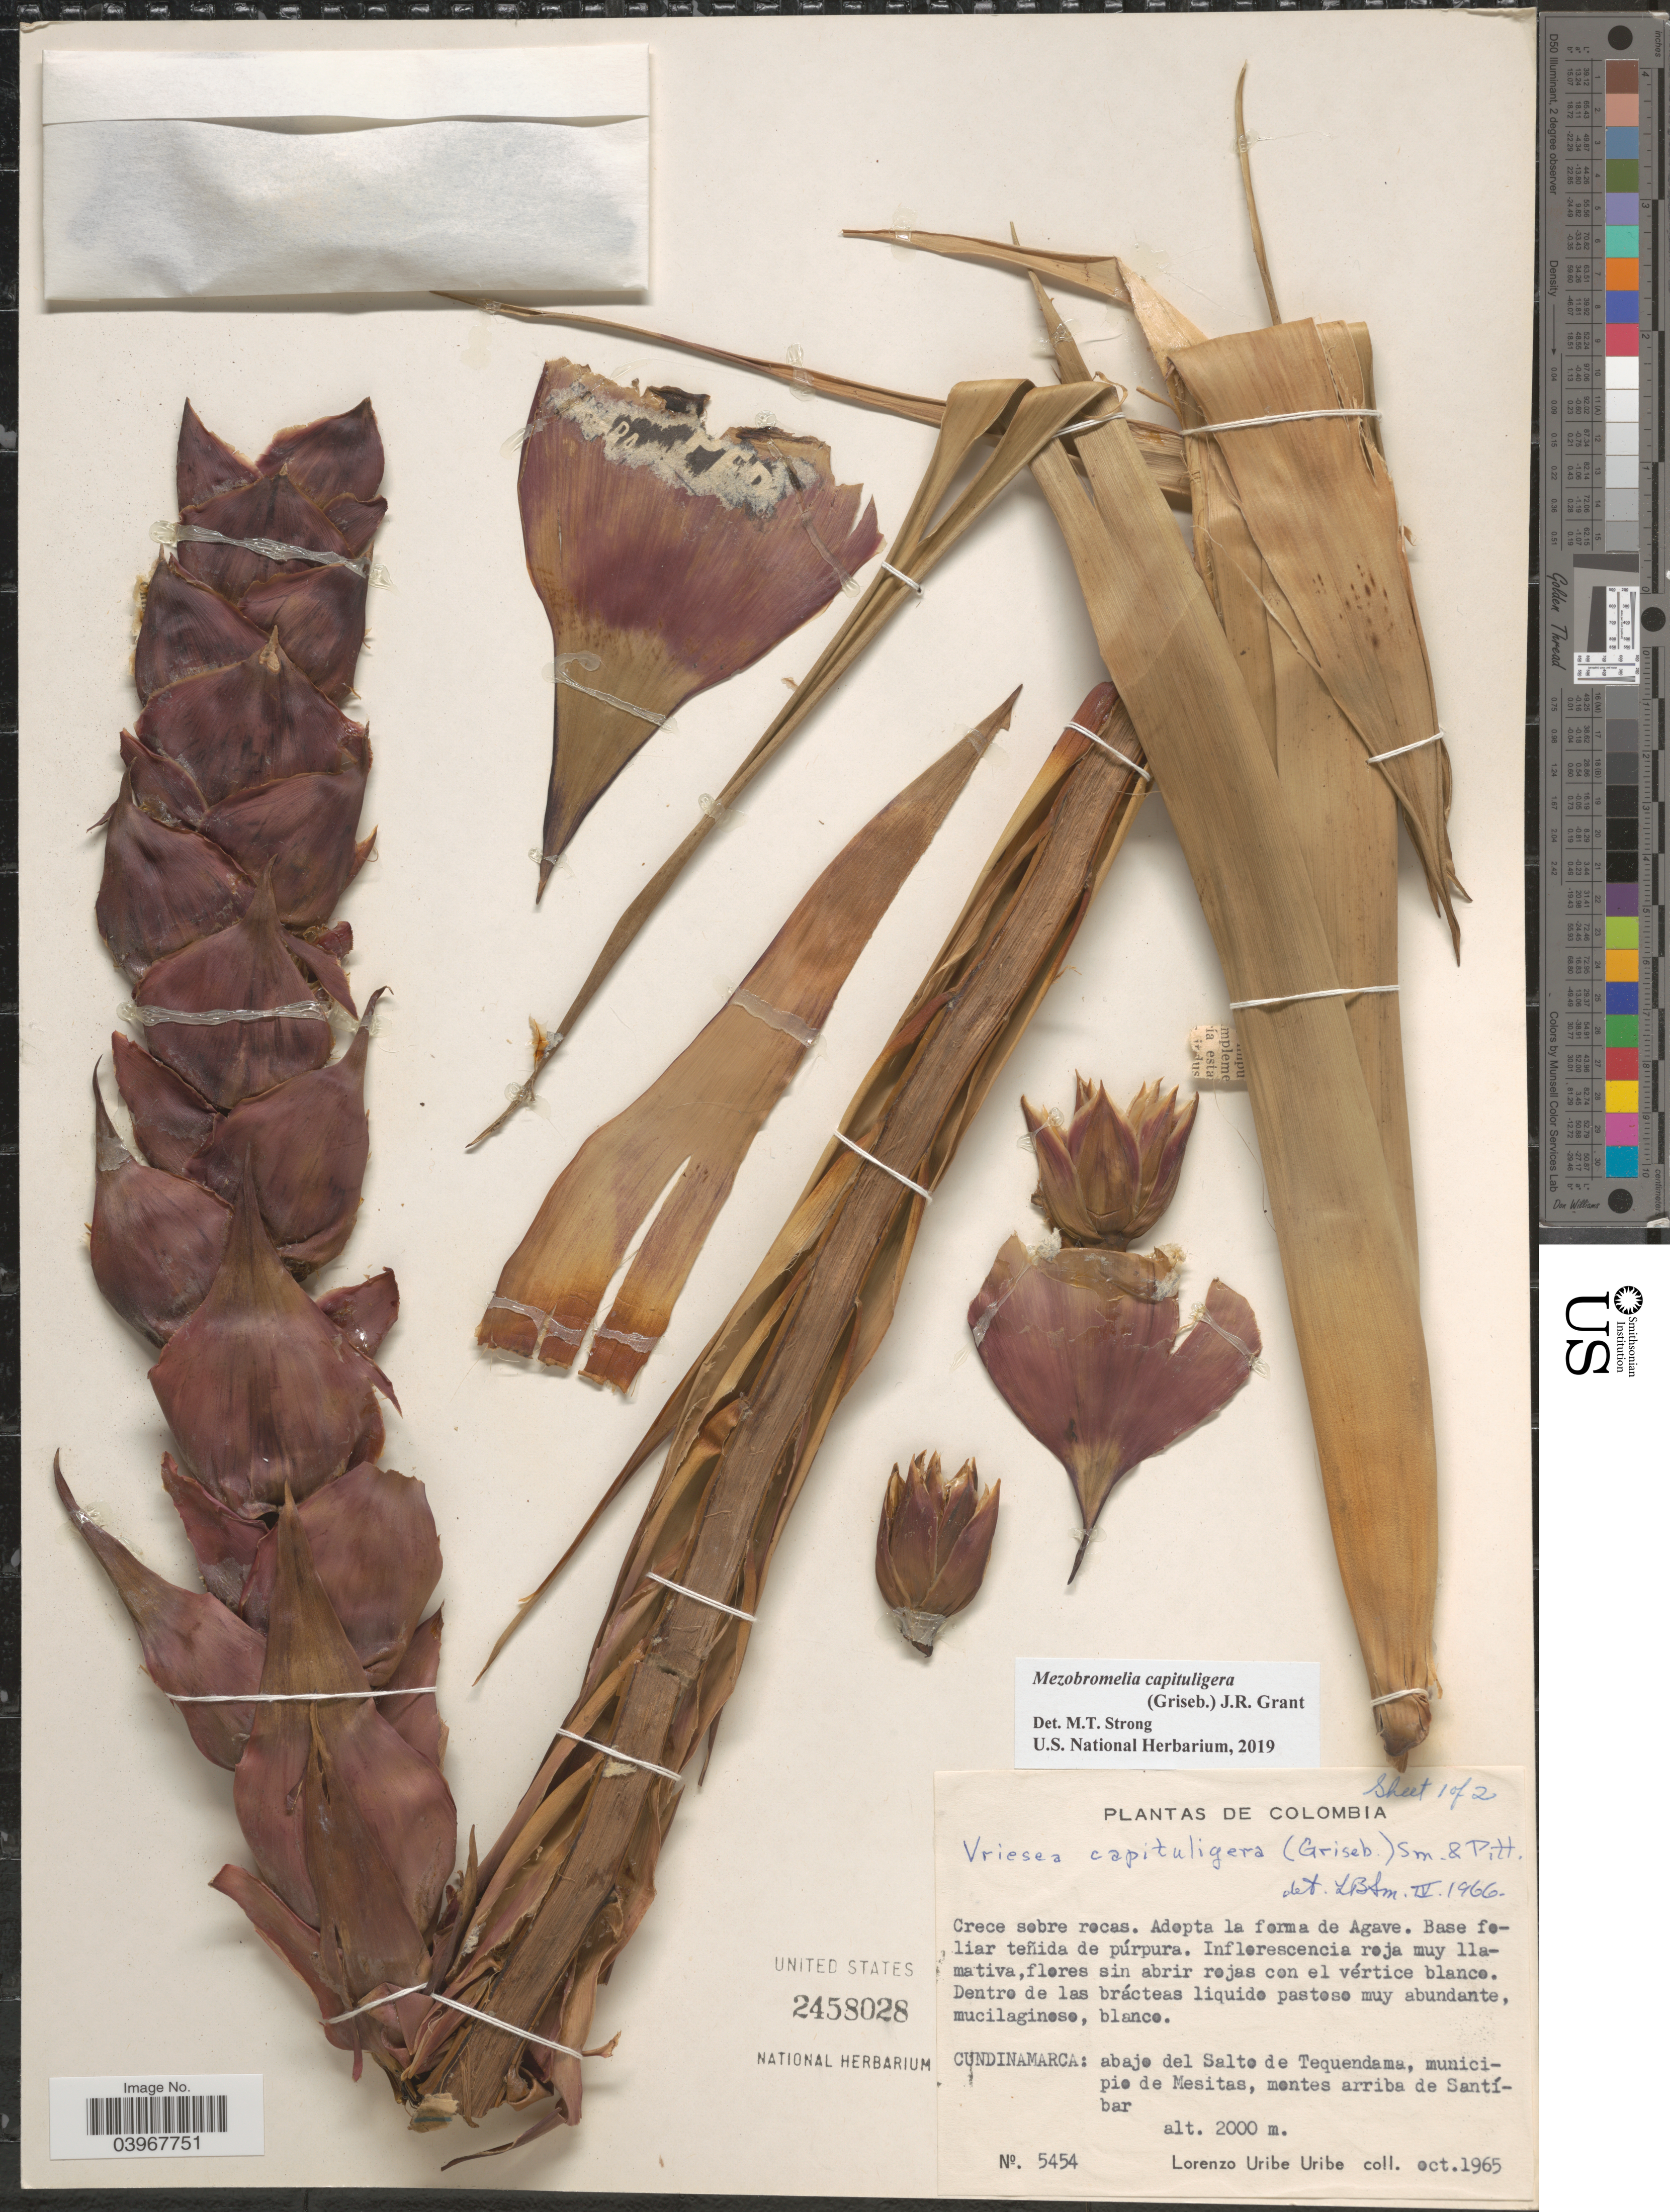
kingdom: Plantae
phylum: Tracheophyta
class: Liliopsida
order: Poales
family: Bromeliaceae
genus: Mezobromelia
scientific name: Mezobromelia capituligera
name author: (Griseb.) J.R. Grant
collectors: L. Uribe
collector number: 5454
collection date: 1965-10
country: Colombia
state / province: Cundinamarca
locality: Abajo del Salto de Tequendama, municipio de Mesitas, montes arriba de Santíbar.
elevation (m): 2000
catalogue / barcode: US 2458028